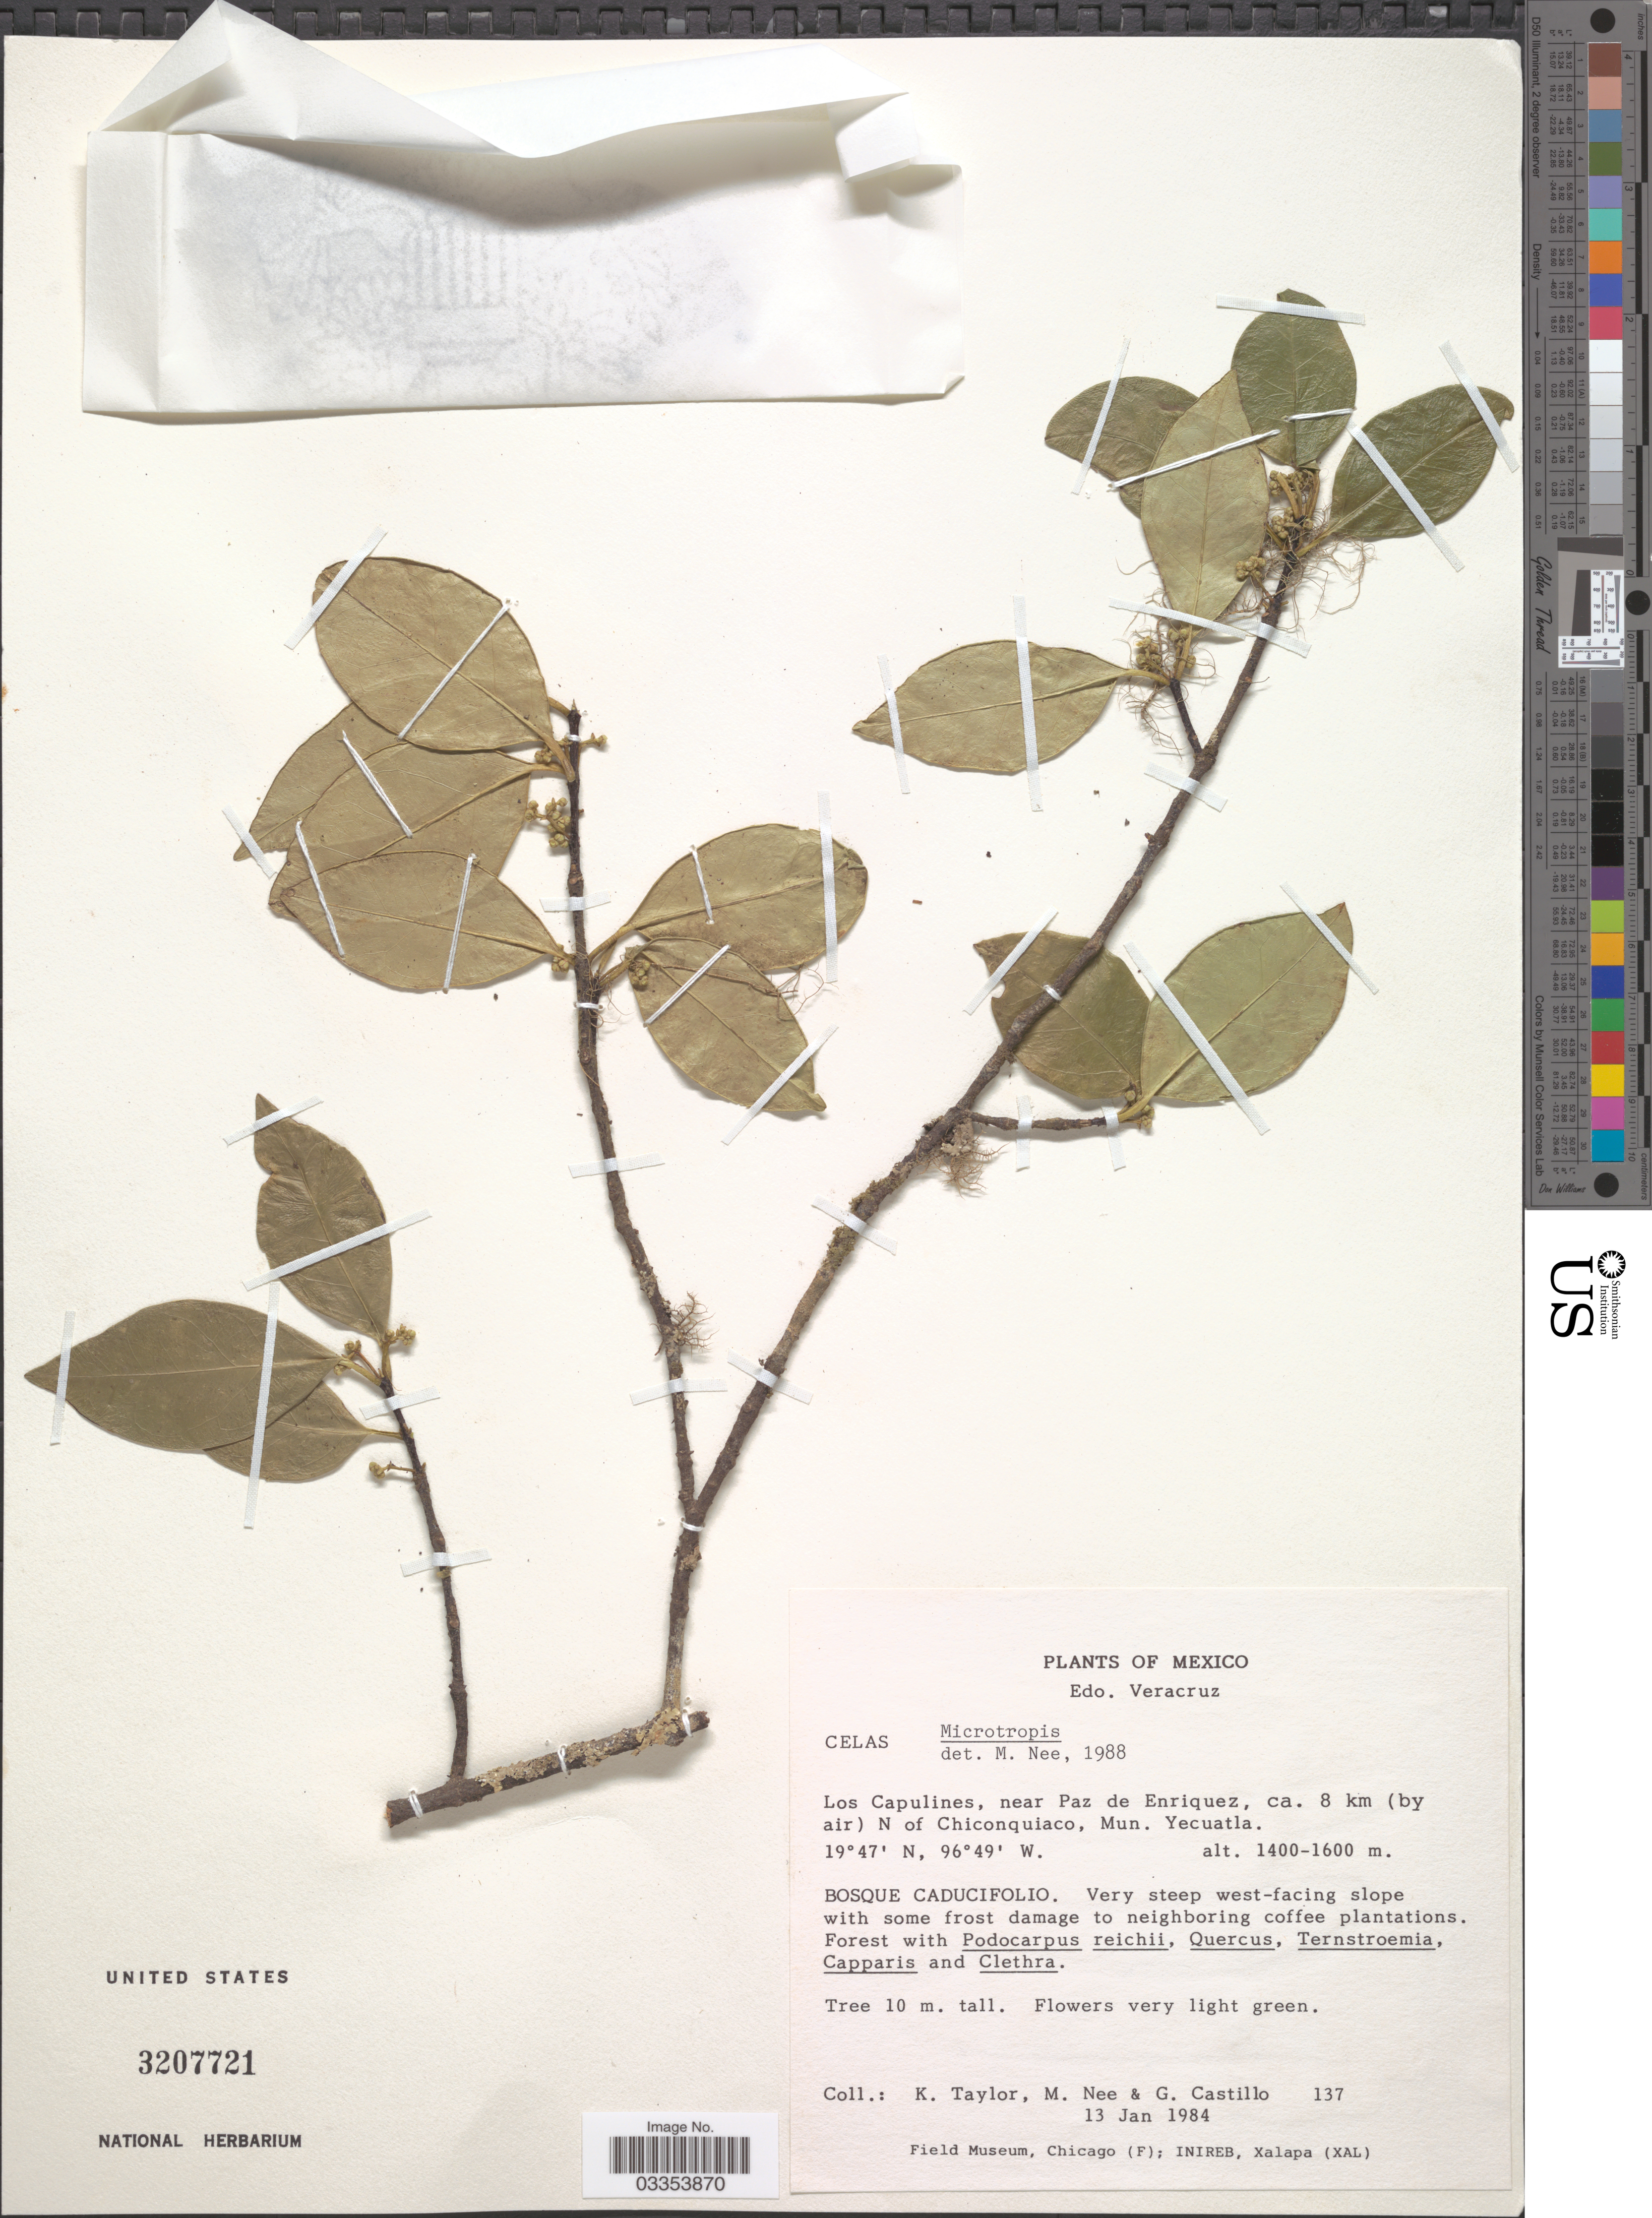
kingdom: Plantae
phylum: Tracheophyta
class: Magnoliopsida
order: Celastrales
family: Celastraceae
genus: Quetzalia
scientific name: Quetzalia sp.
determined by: Strong, Mark T., (BOT), Smithsonian Institution - National Museum of Natural History (UNITED STATES)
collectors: K. Taylor, M. Nee & G. Castillo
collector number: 137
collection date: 1984-01-13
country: Mexico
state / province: Veracruz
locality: Edo. Veracruz. Los Capulines, near Paz de Enriquez, ca. 8 km (by air) N of Chiconquiaco, Mun. Yecuatla.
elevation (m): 1400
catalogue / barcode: US 3207721